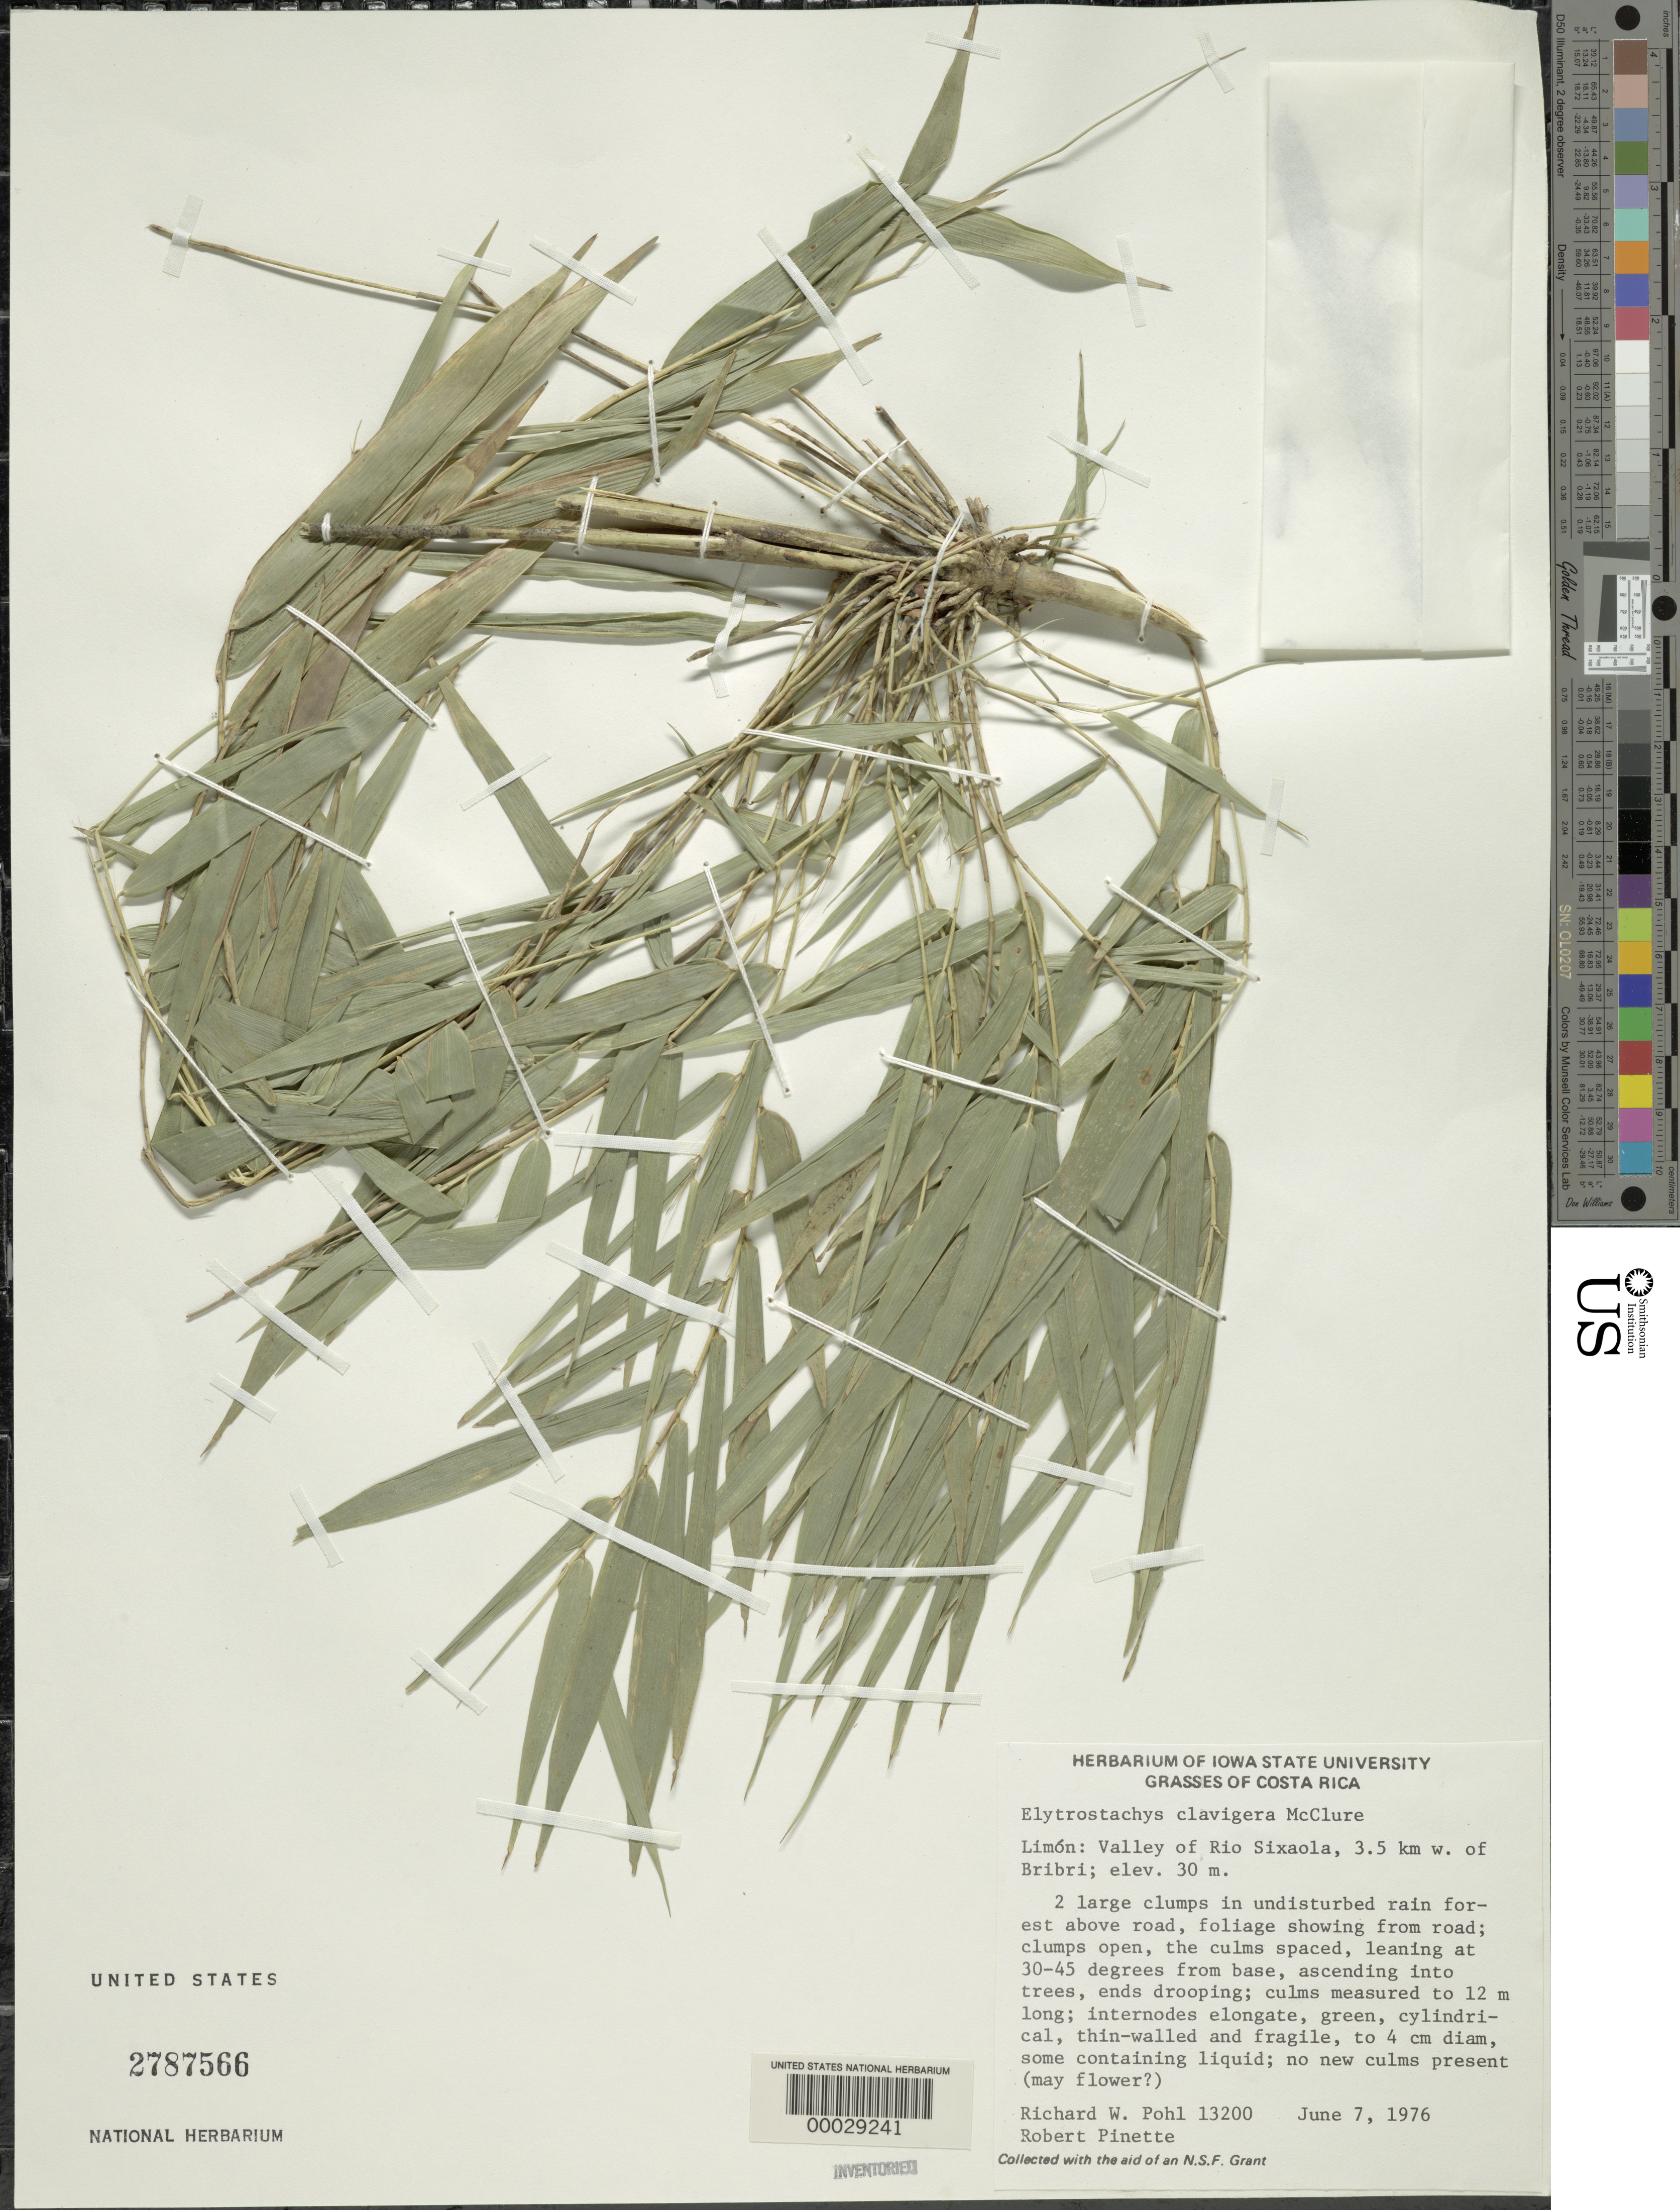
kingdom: Plantae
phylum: Tracheophyta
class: Liliopsida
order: Poales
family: Poaceae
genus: Elytrostachys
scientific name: Elytrostachys clavigera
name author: McClure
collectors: R. W. Pohl & R. Pinette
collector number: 13200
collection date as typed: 07 Jun 1976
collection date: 1976-06-07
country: Costa Rica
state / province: Limón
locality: Valley of rio sixaola, bribri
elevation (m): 30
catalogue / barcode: US 2787566